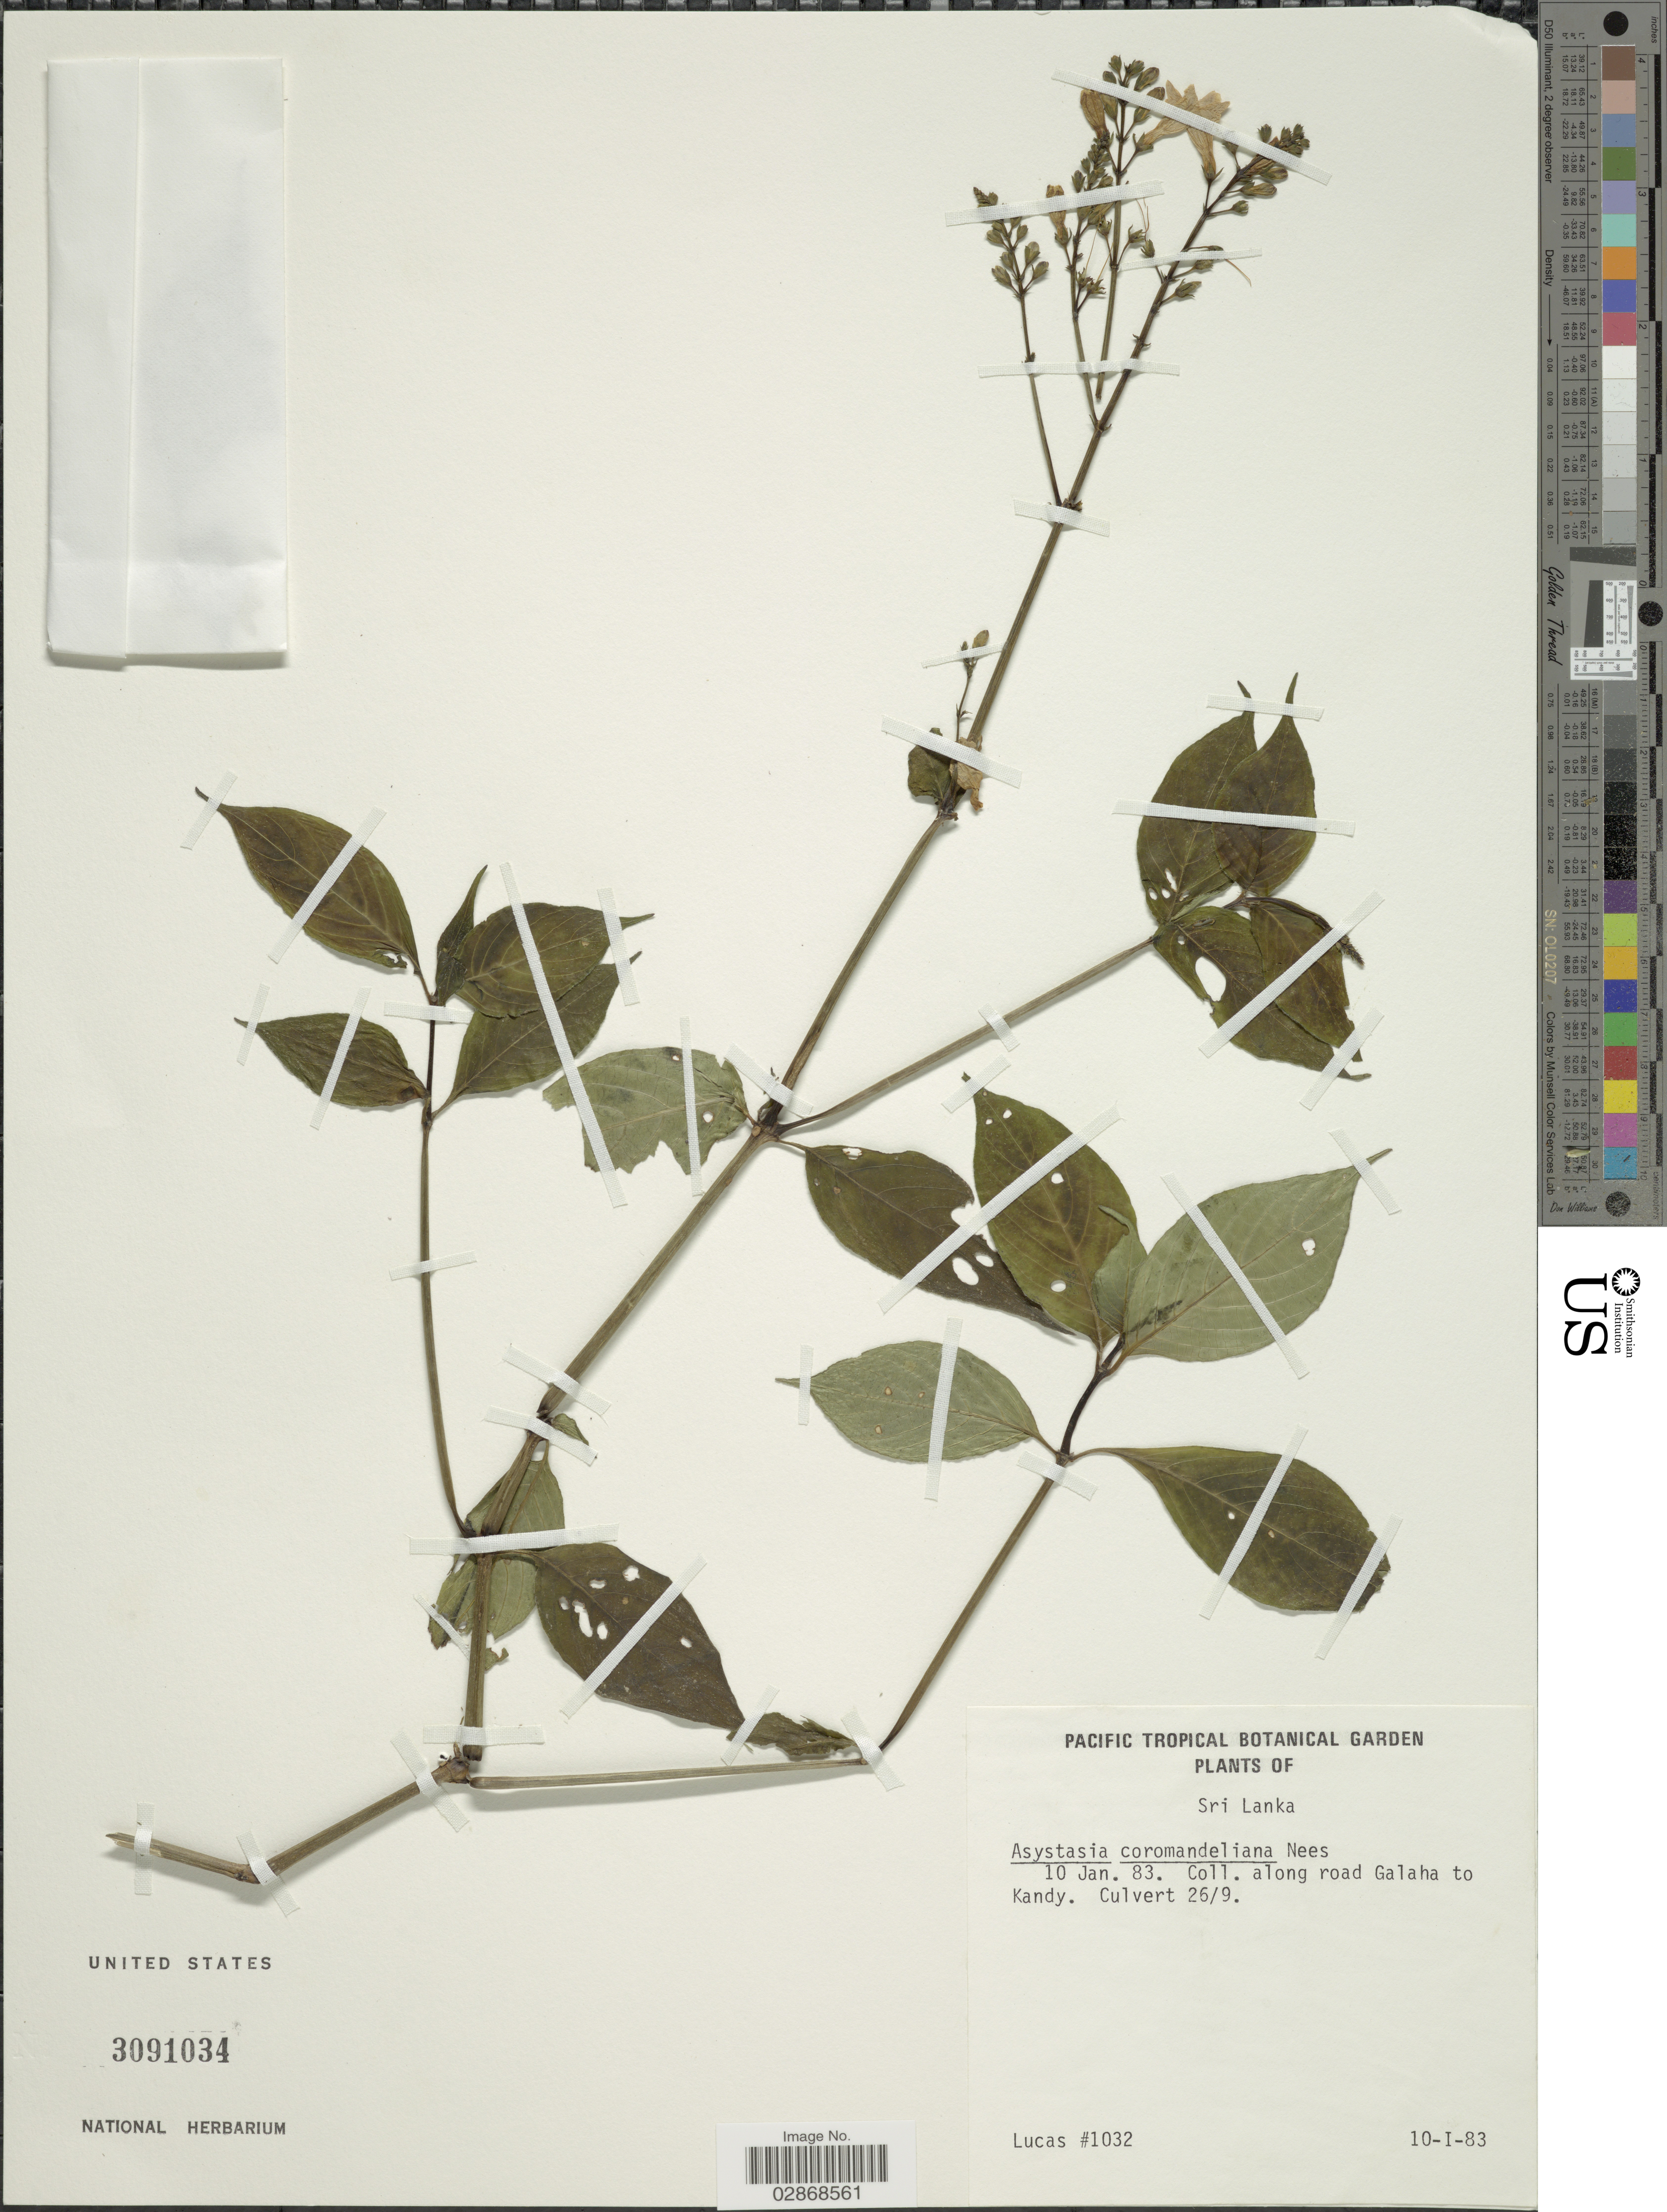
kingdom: Plantae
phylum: Tracheophyta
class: Magnoliopsida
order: Lamiales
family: Acanthaceae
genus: Asystasia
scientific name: Asystasia chelonoides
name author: Nees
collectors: Lucas, --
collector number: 1032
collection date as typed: Transcribed d/m/y: 10/1/83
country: Sri Lanka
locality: Along road Galaha to Kandy. Culvert 26/9.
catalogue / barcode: US 3091034